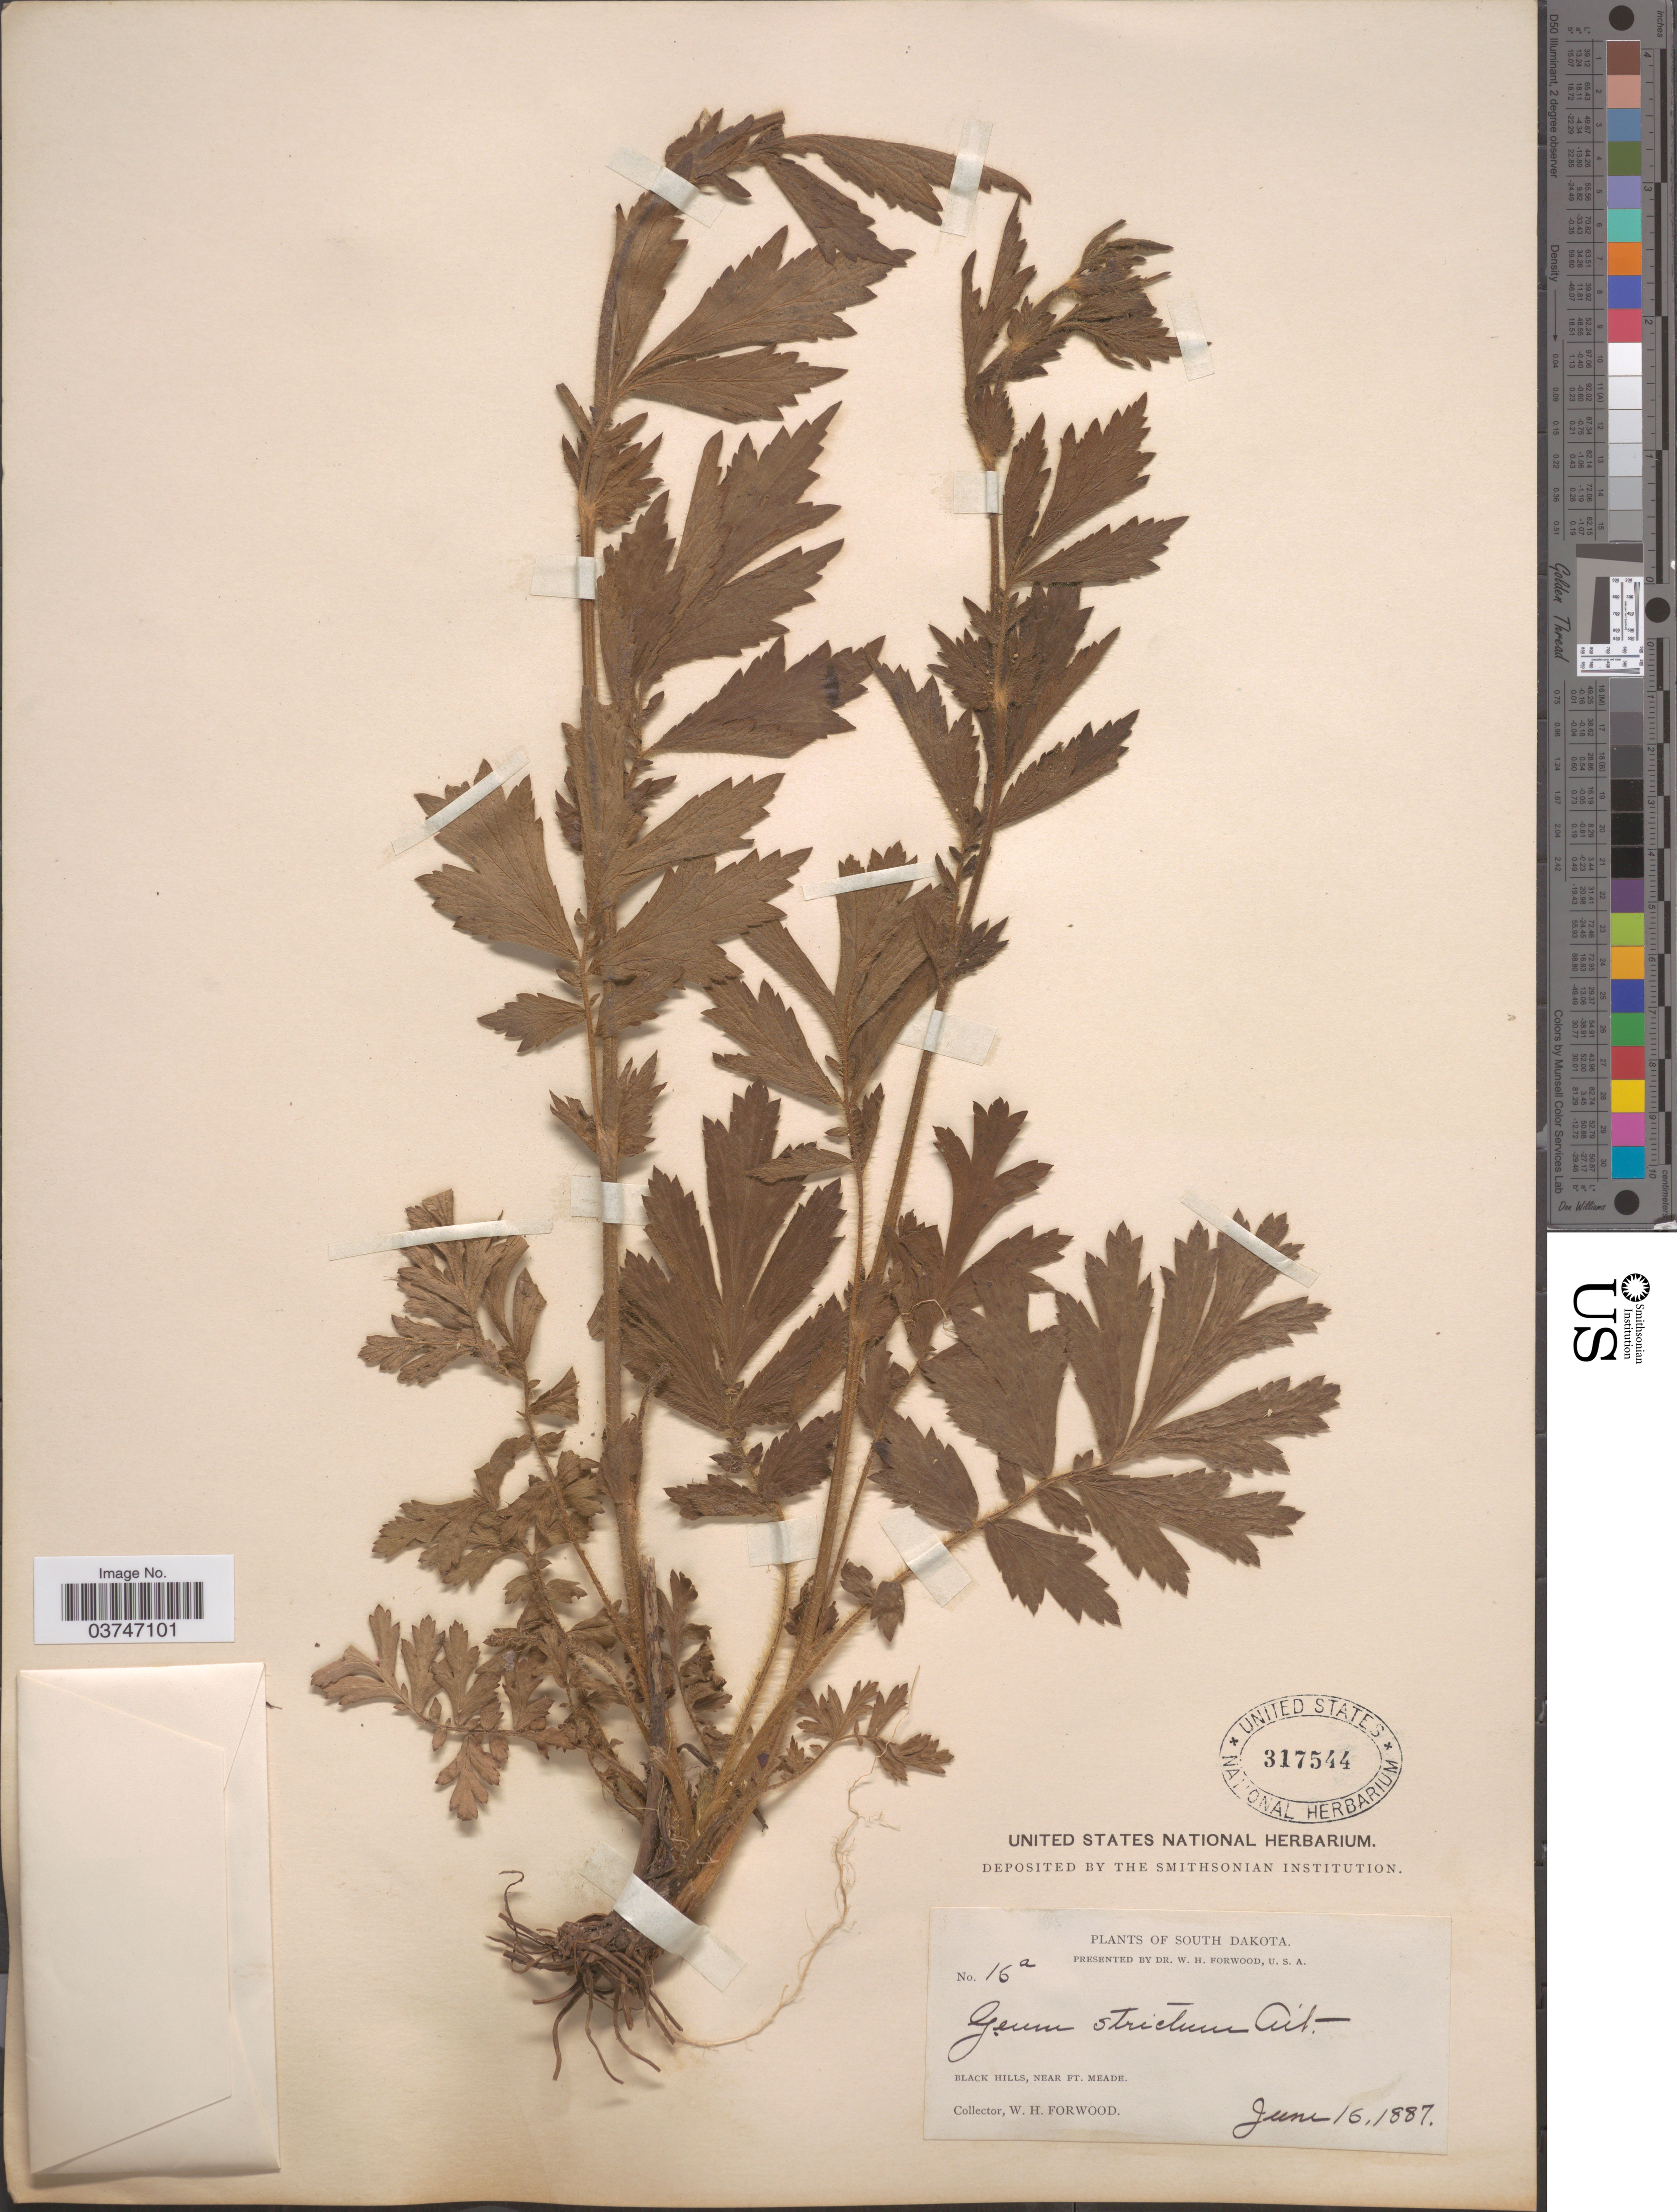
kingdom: Plantae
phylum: Tracheophyta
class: Magnoliopsida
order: Rosales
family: Rosaceae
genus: Geum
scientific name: Geum aleppicum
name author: Jacq.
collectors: W. Forwood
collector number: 16a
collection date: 1887-06-16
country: United States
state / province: South Dakota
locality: Black Hills, near Ft. Meade.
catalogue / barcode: US 317544